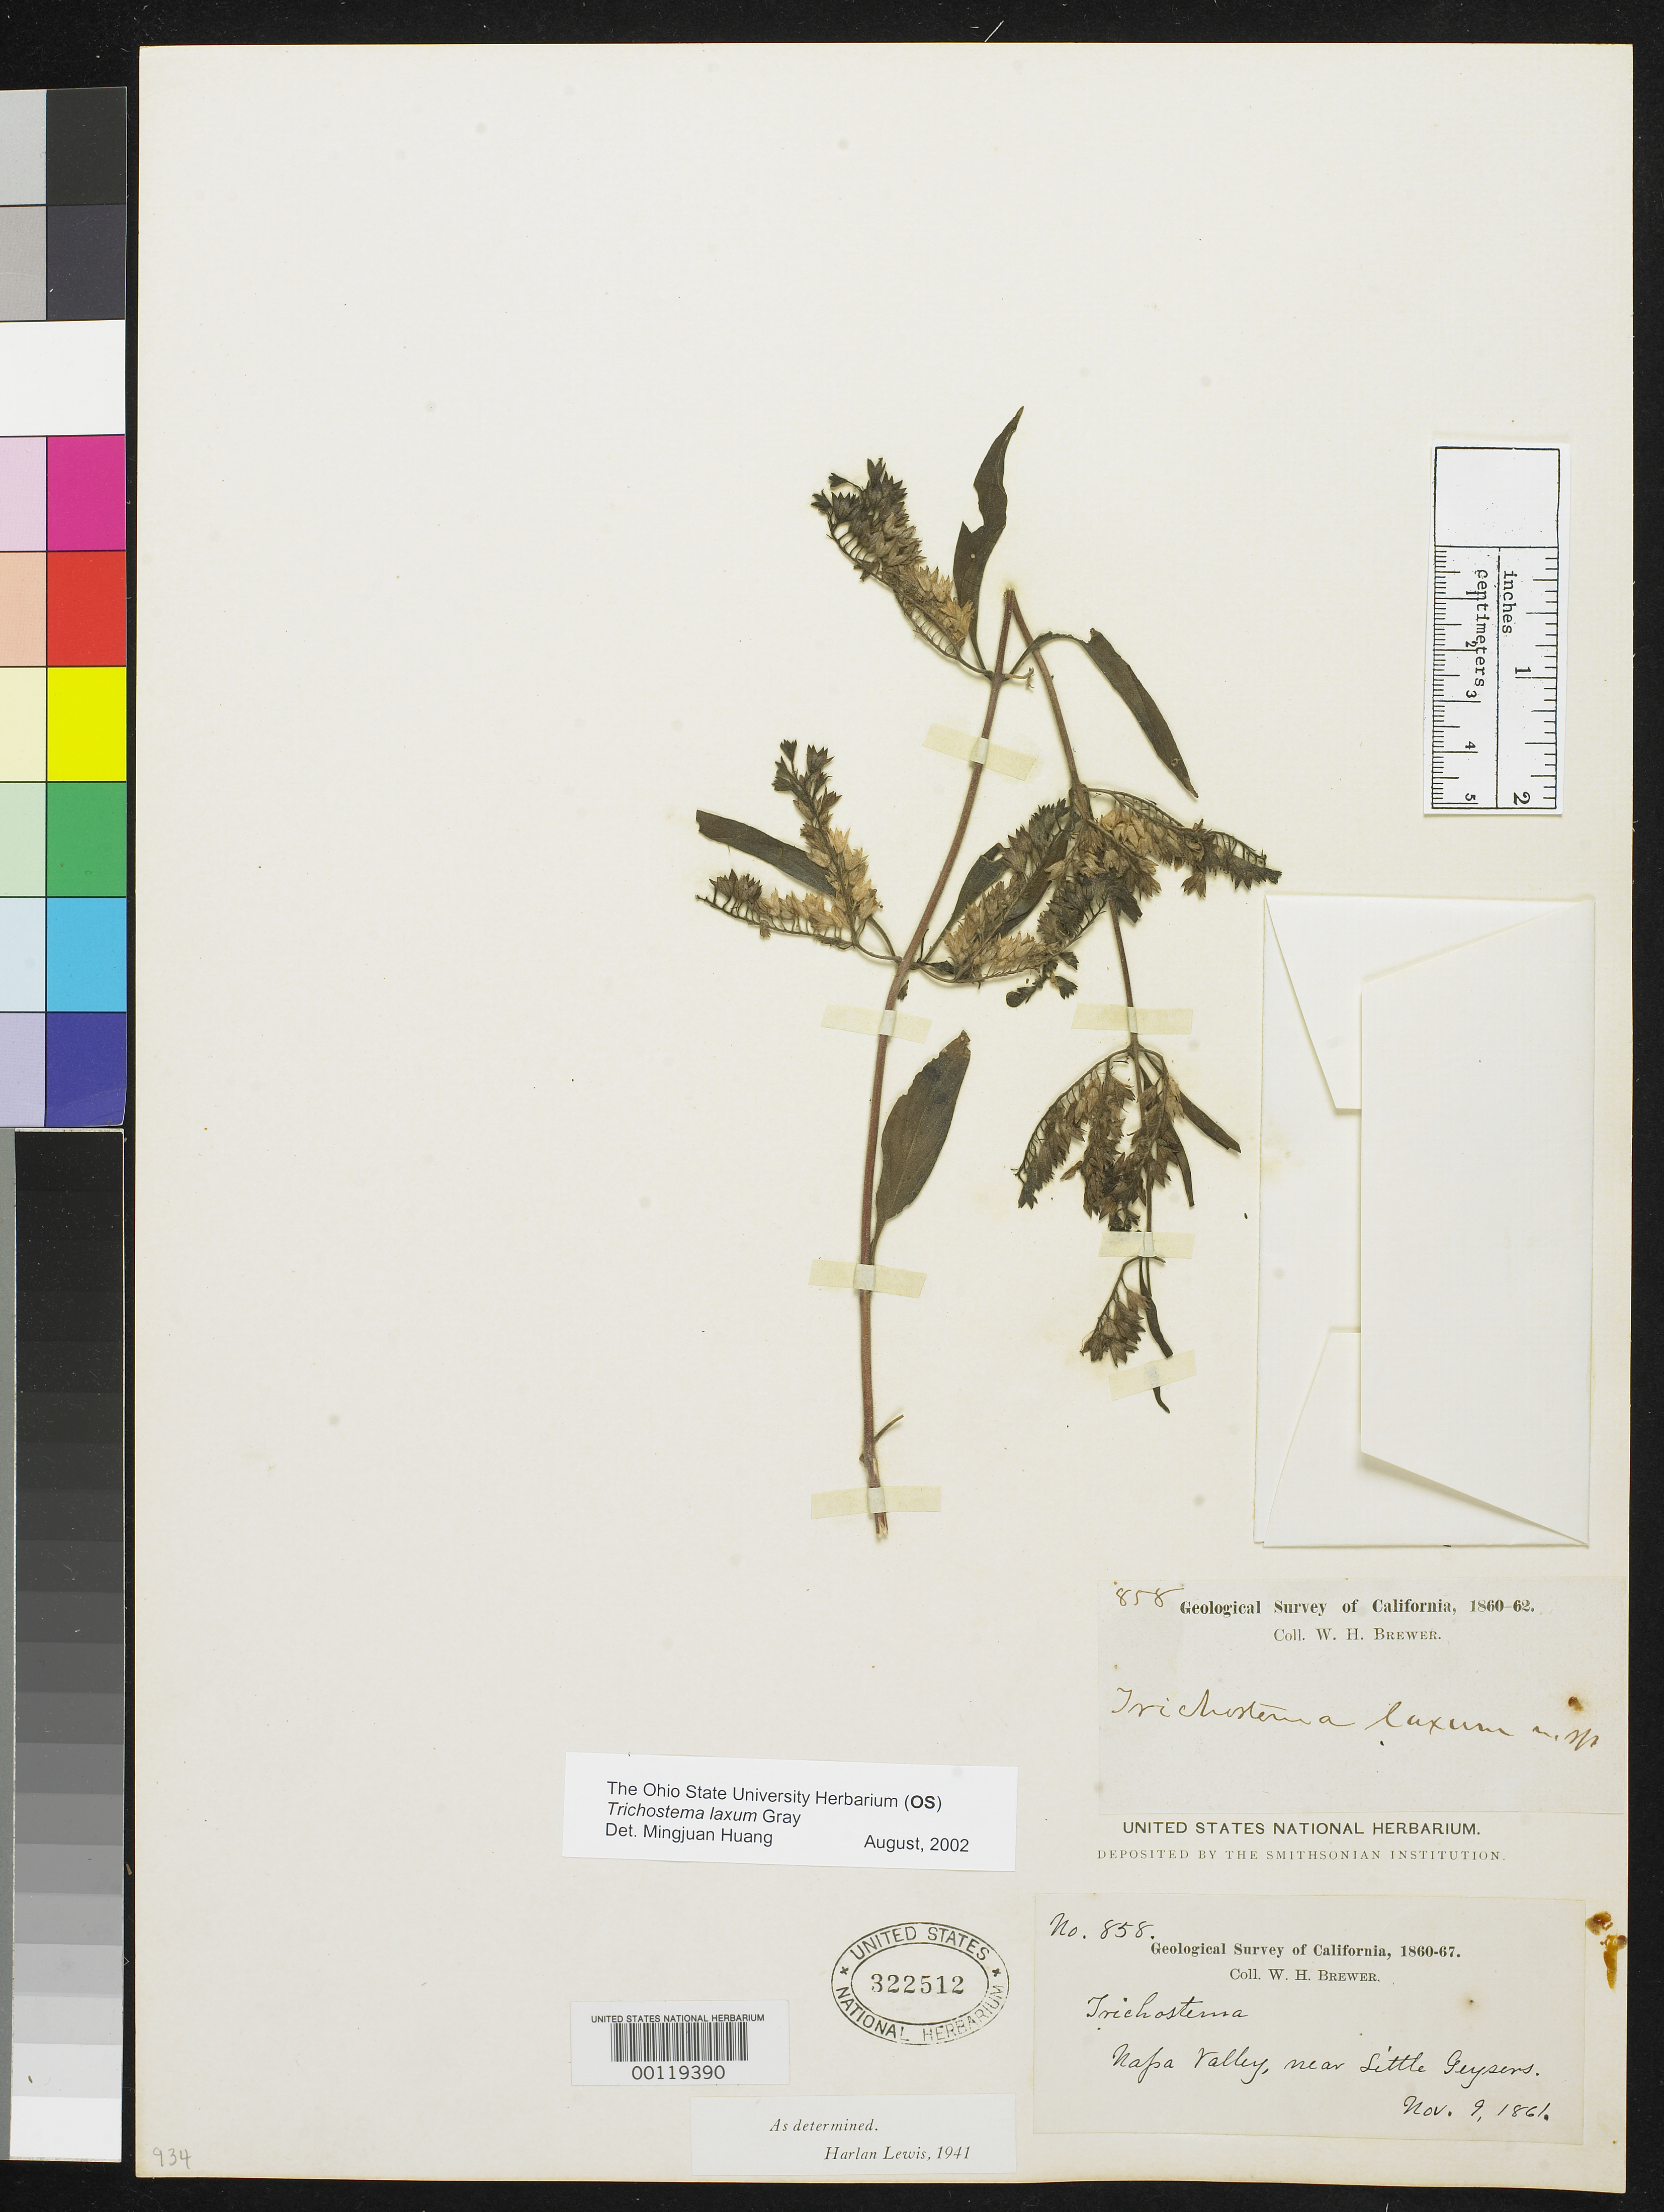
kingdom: Plantae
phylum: Tracheophyta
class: Magnoliopsida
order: Lamiales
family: Lamiaceae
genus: Trichostema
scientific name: Trichostema laxum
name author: A. Gray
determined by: Huang, Mingjuan, (OS), Ohio State University Herbarium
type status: Isosyntype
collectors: W. H. Brewer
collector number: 858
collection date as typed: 09 Nov 1861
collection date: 1861-11-09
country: United States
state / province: California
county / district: Napa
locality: Little Geysers.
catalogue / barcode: US 322512